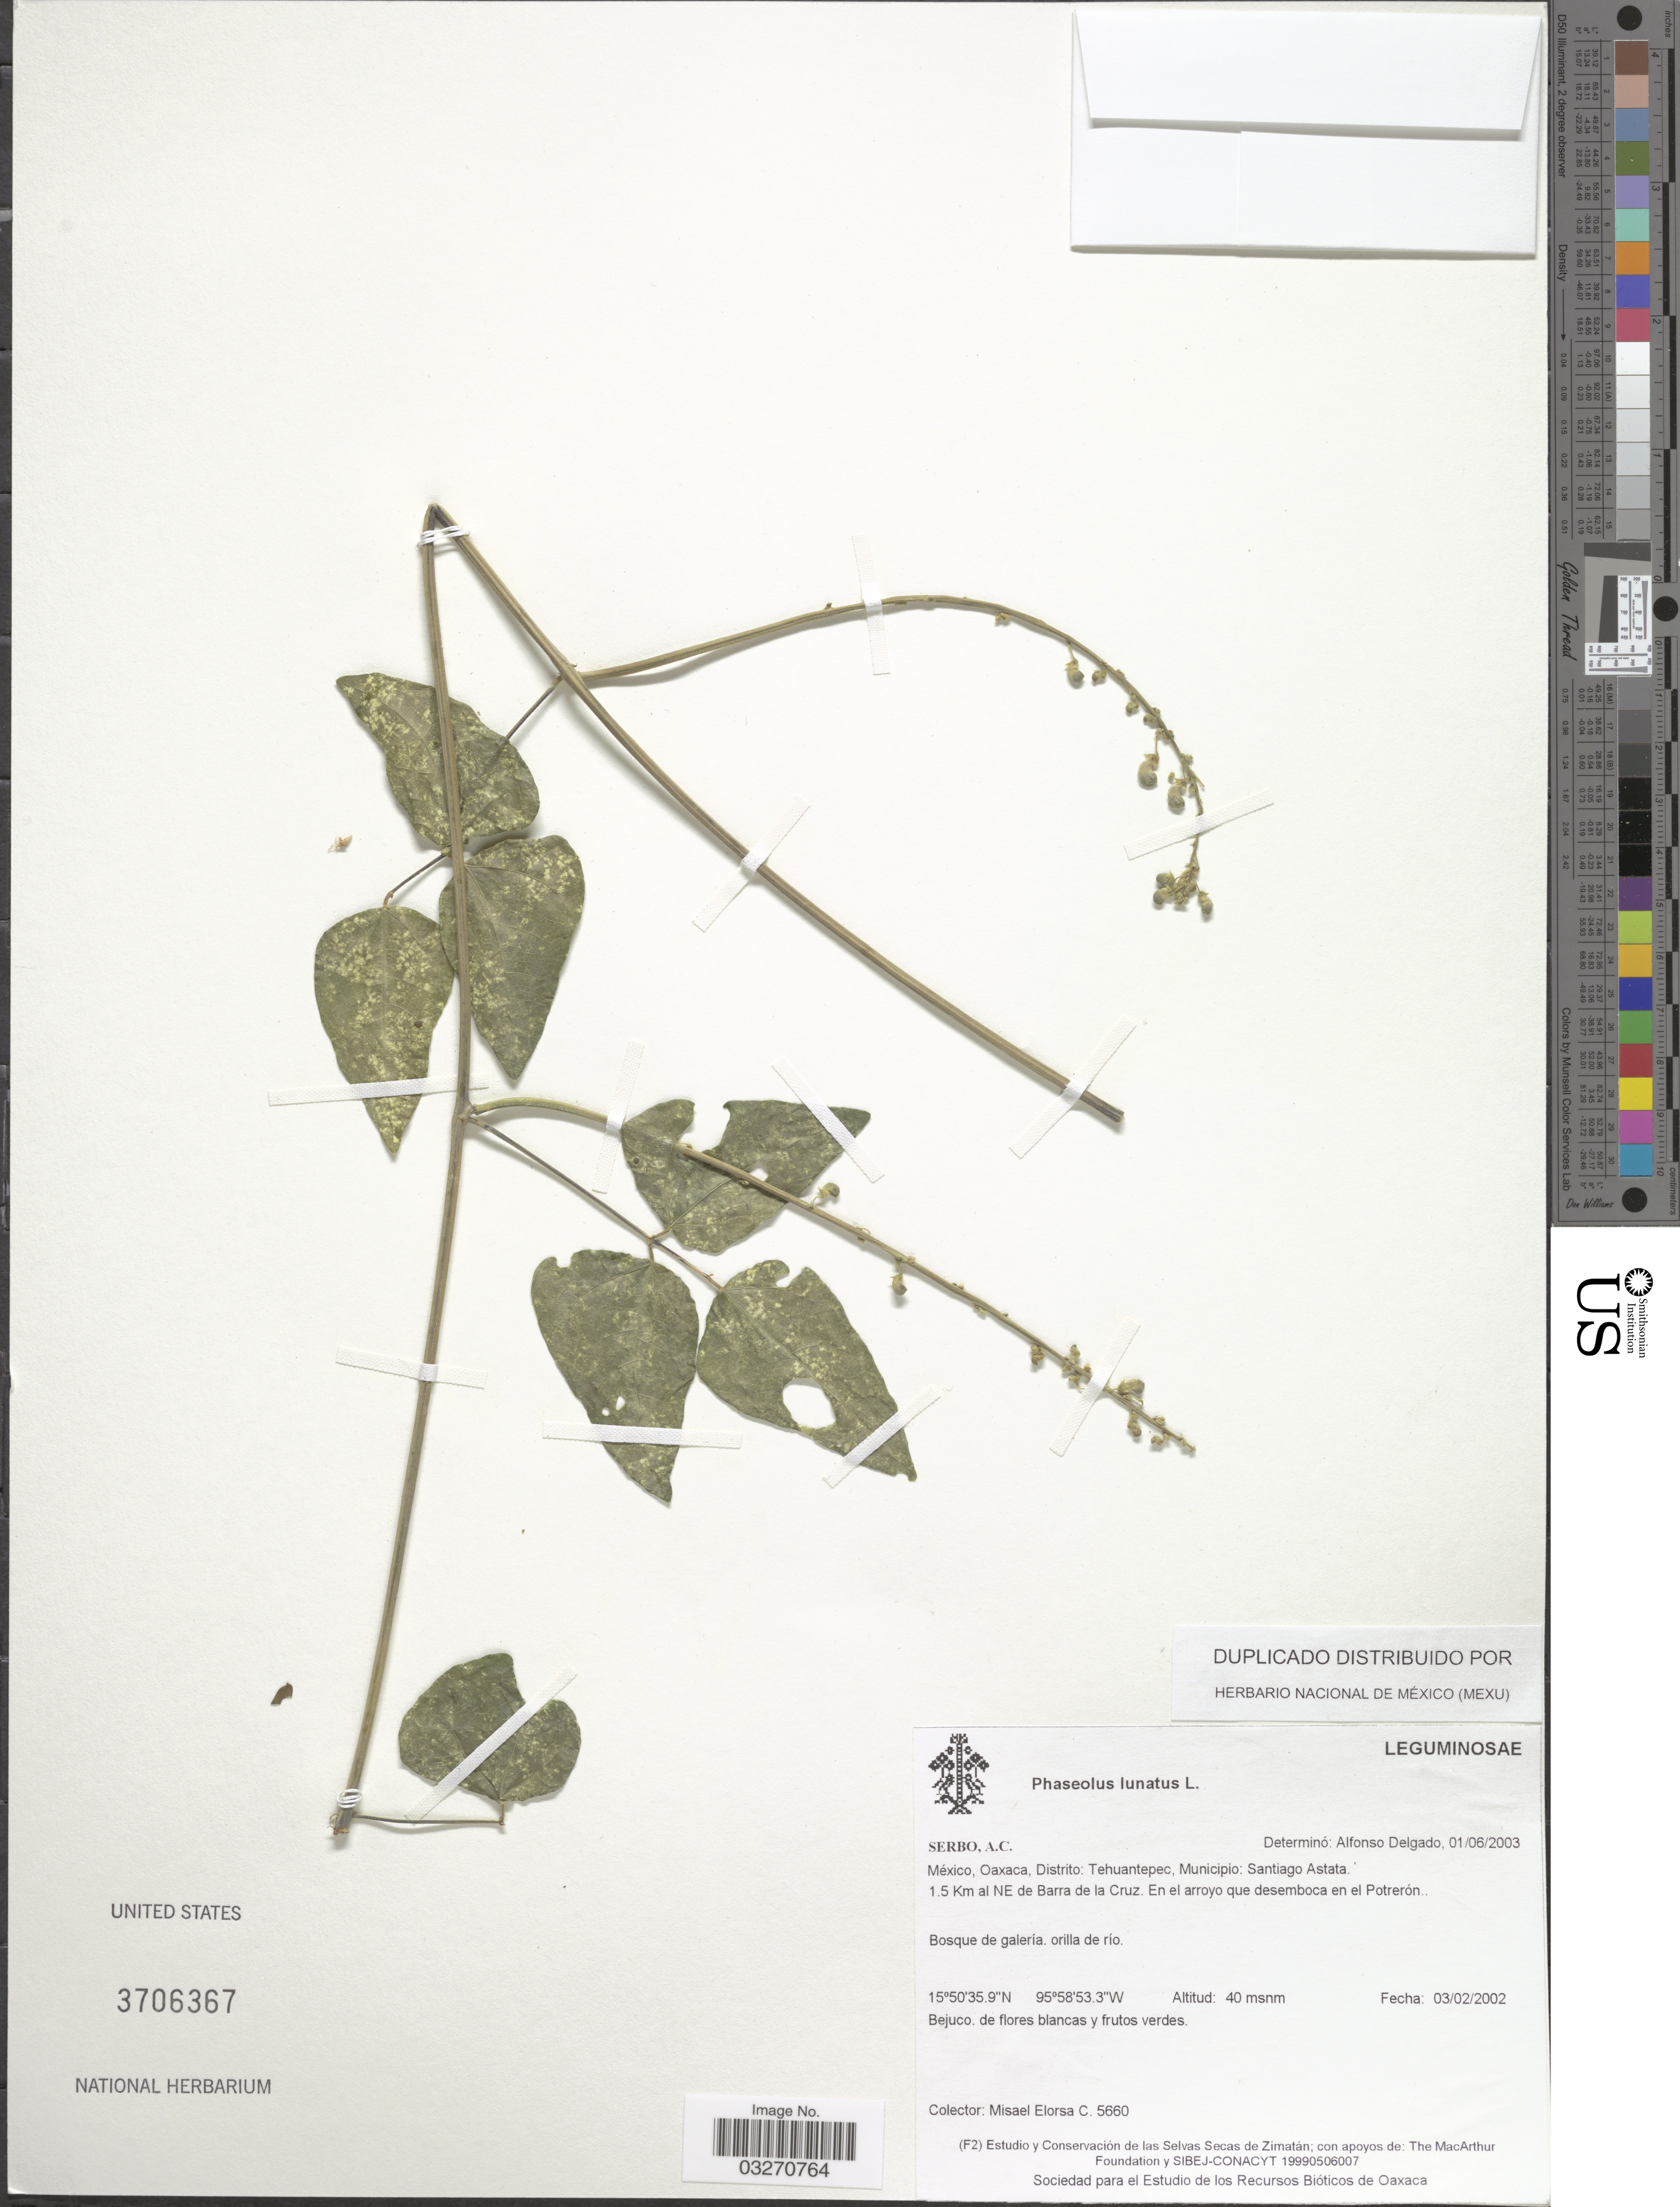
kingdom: Plantae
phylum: Tracheophyta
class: Magnoliopsida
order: Fabales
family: Fabaceae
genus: Phaseolus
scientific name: Phaseolus lunatus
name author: L.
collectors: M. Elorsa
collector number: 5660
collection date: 2002-02-03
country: Mexico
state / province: Oaxaca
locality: Distrito: Tehuantepec, Municipio: Santiago Astata. 1.5 Km al NE de Barra de la Cruz. En el arroyo que desemboca en el Potrerón.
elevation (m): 40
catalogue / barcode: US 3706367